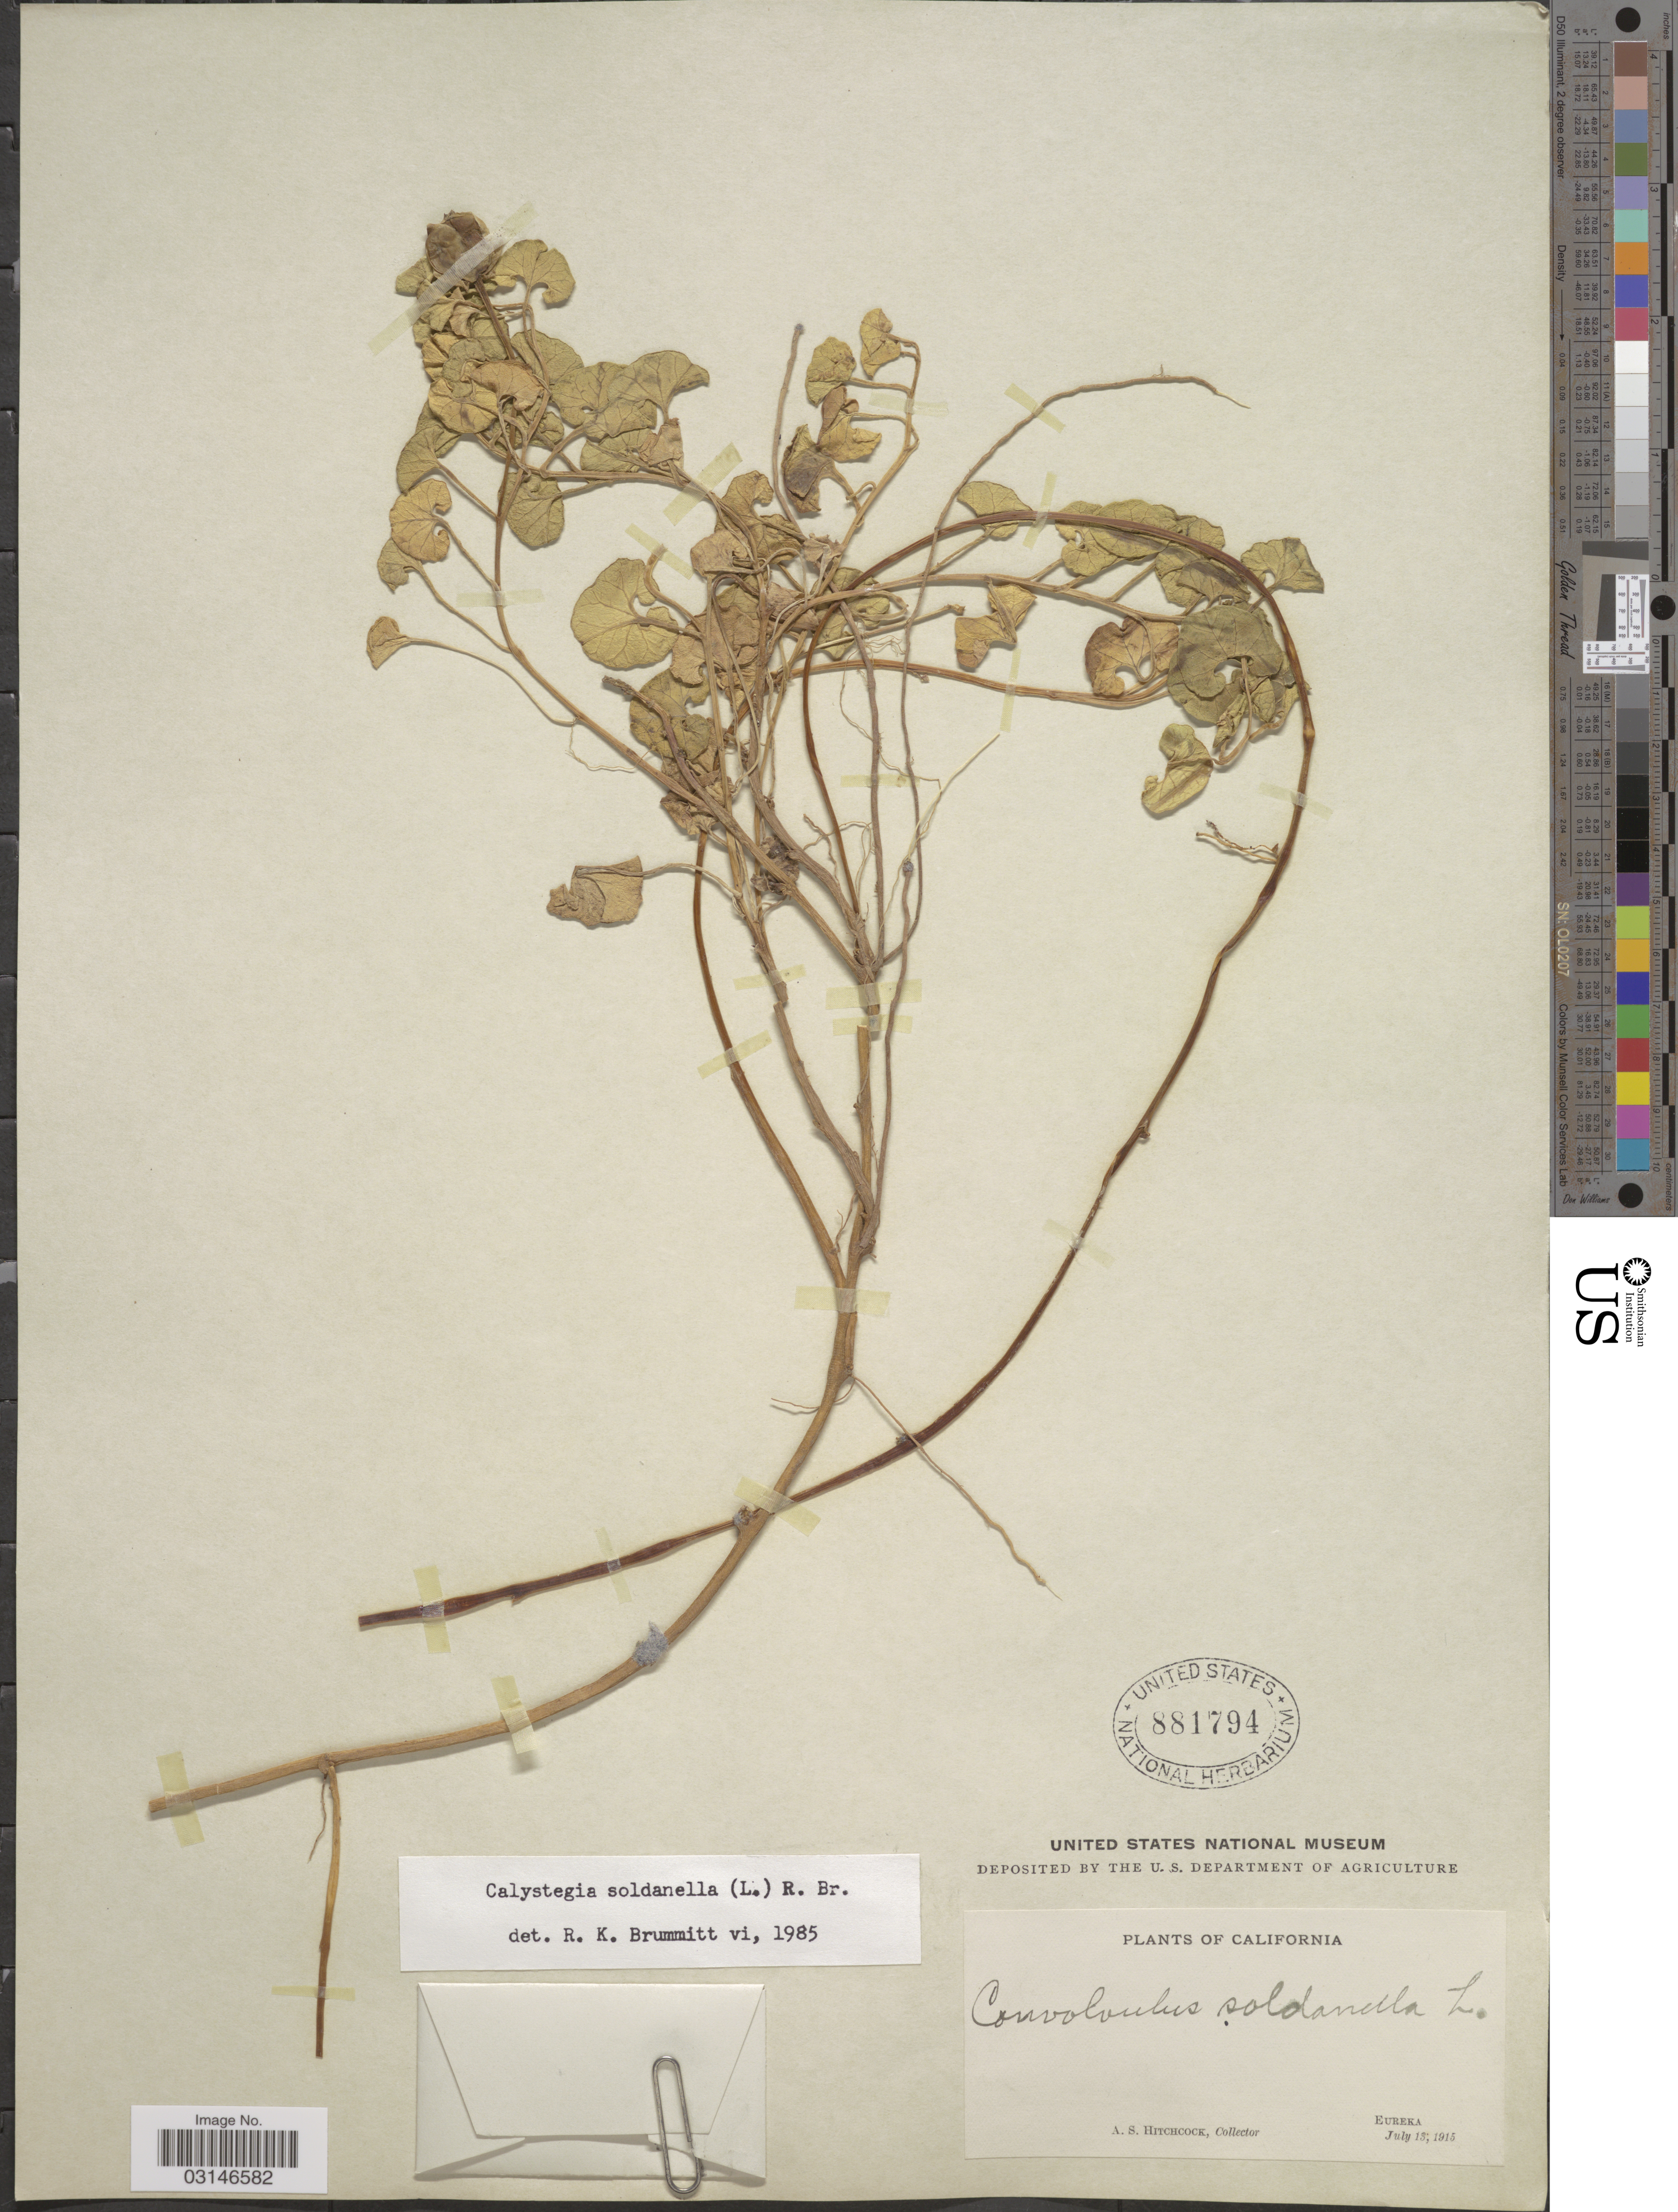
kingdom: Plantae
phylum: Tracheophyta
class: Magnoliopsida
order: Solanales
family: Convolvulaceae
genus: Calystegia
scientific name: Calystegia soldanella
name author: (L.) R. Br.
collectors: A. S. Hitchcock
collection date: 1915-07-13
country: United States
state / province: California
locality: Eureka.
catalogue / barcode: US 881794